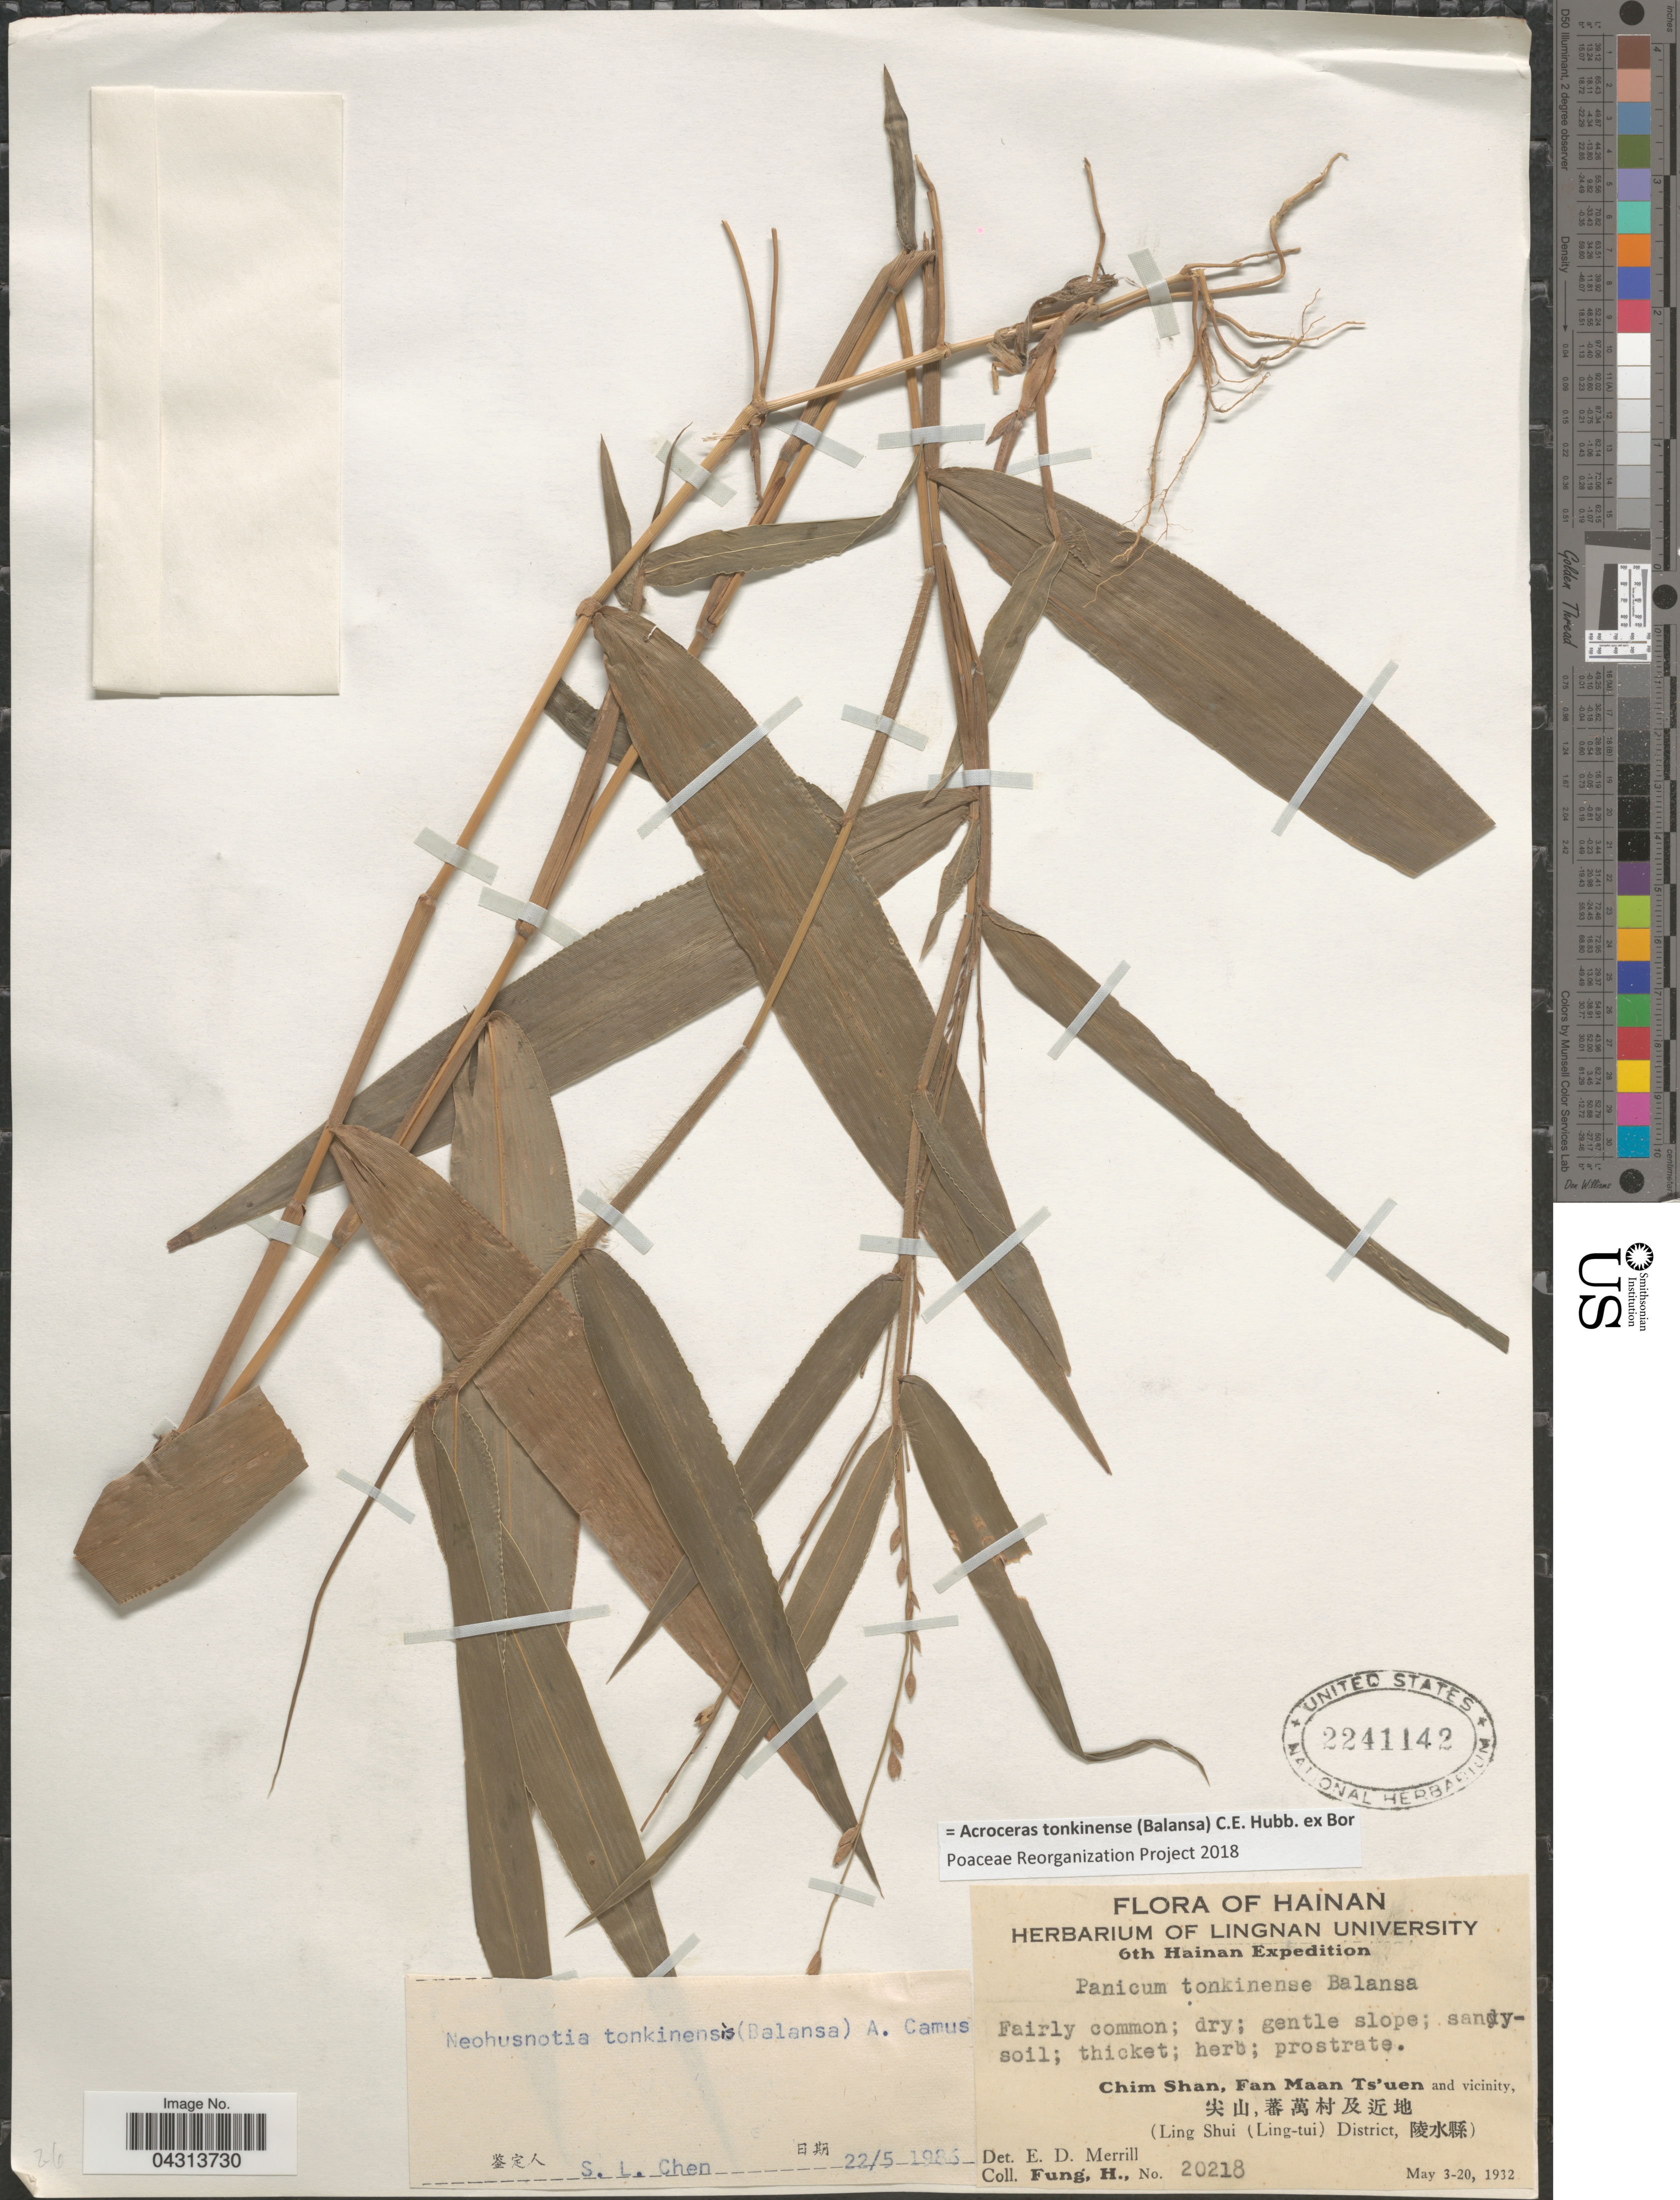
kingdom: Plantae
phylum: Tracheophyta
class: Liliopsida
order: Poales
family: Poaceae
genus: Acroceras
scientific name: Acroceras tonkinense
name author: (Balansa) C.E. Hubb. ex Bor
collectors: H. Fung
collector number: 20218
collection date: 1932-05-03/1932-05-20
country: China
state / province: Hainan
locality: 6th Hainan E[Foreign script]pedition. Chim Shan, Fan Maan Ts'uen and vicinity, [Foreign script] (Ling Shui (Ling-tui) District, [illegible te[Foreign script]t]).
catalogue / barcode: US 2241142